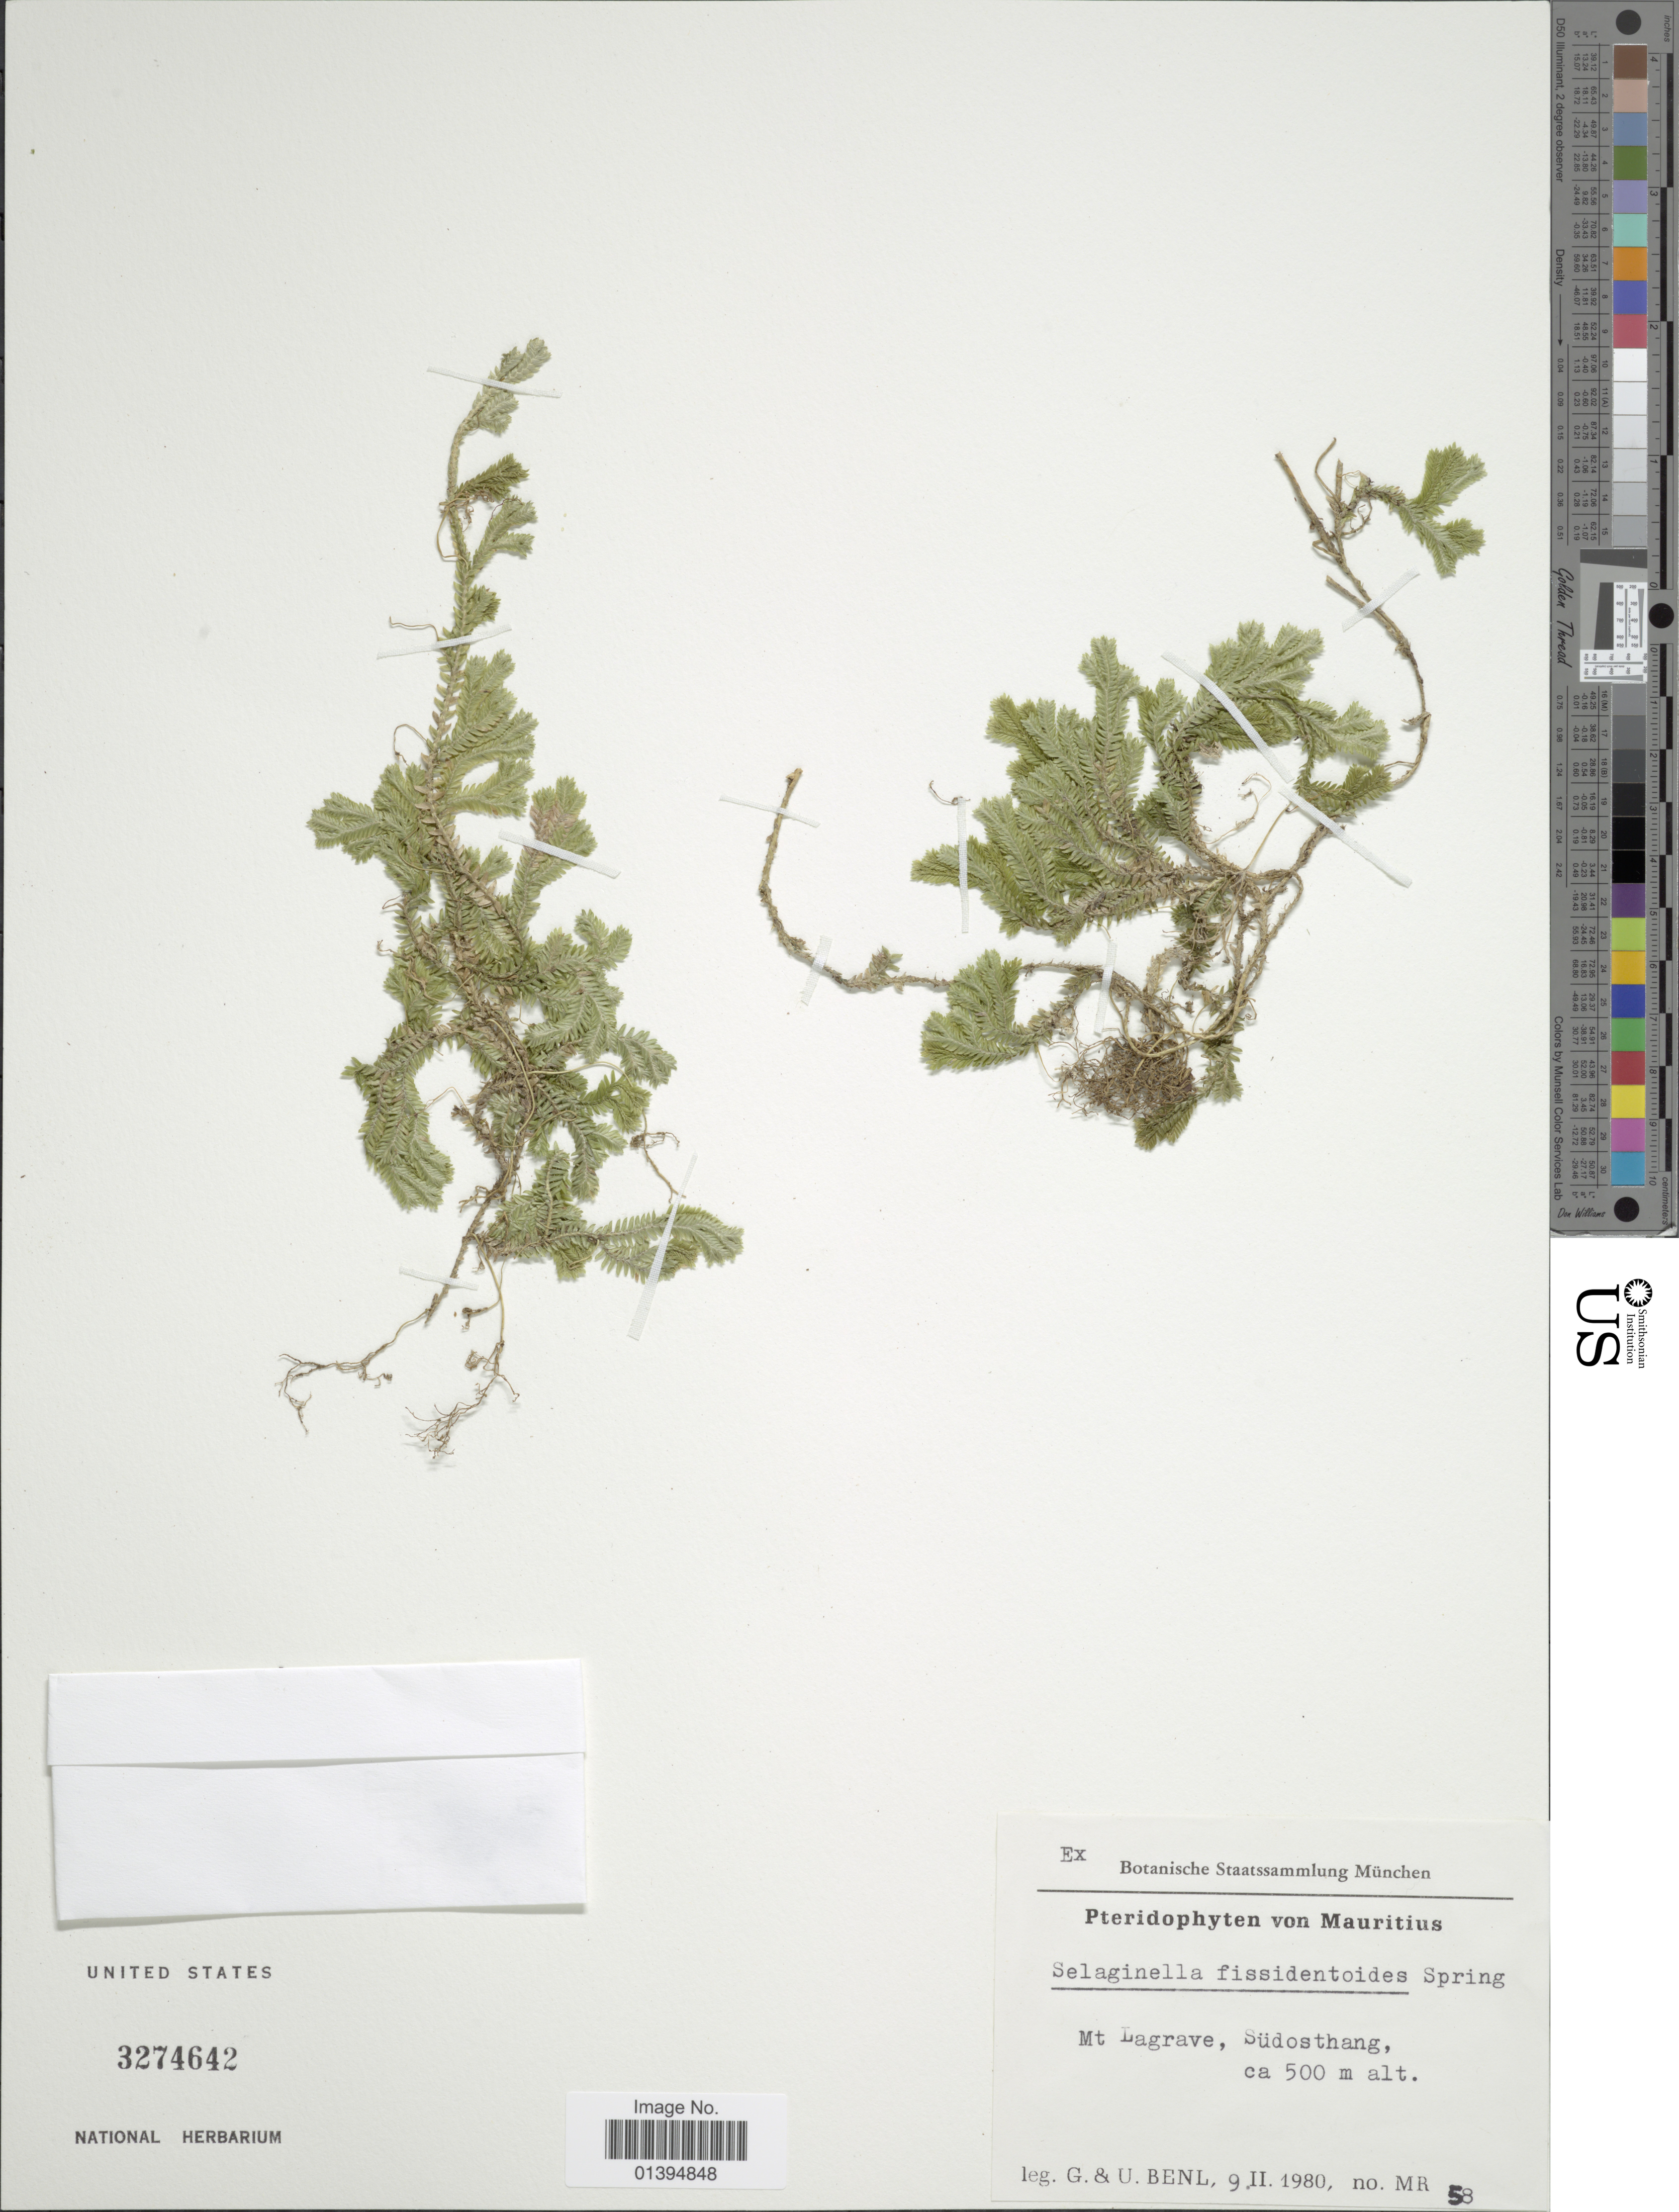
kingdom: Plantae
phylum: Tracheophyta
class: Lycopodiopsida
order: Selaginellales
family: Selaginellaceae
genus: Selaginella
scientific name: Selaginella fissidentoides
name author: (Hook. & Grev.) Spring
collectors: G. Benl & U. Benl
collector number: MR 58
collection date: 1980-02-09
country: Mauritius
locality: Mt. Lagrave, Südosthang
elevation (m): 500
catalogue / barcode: US 3274642